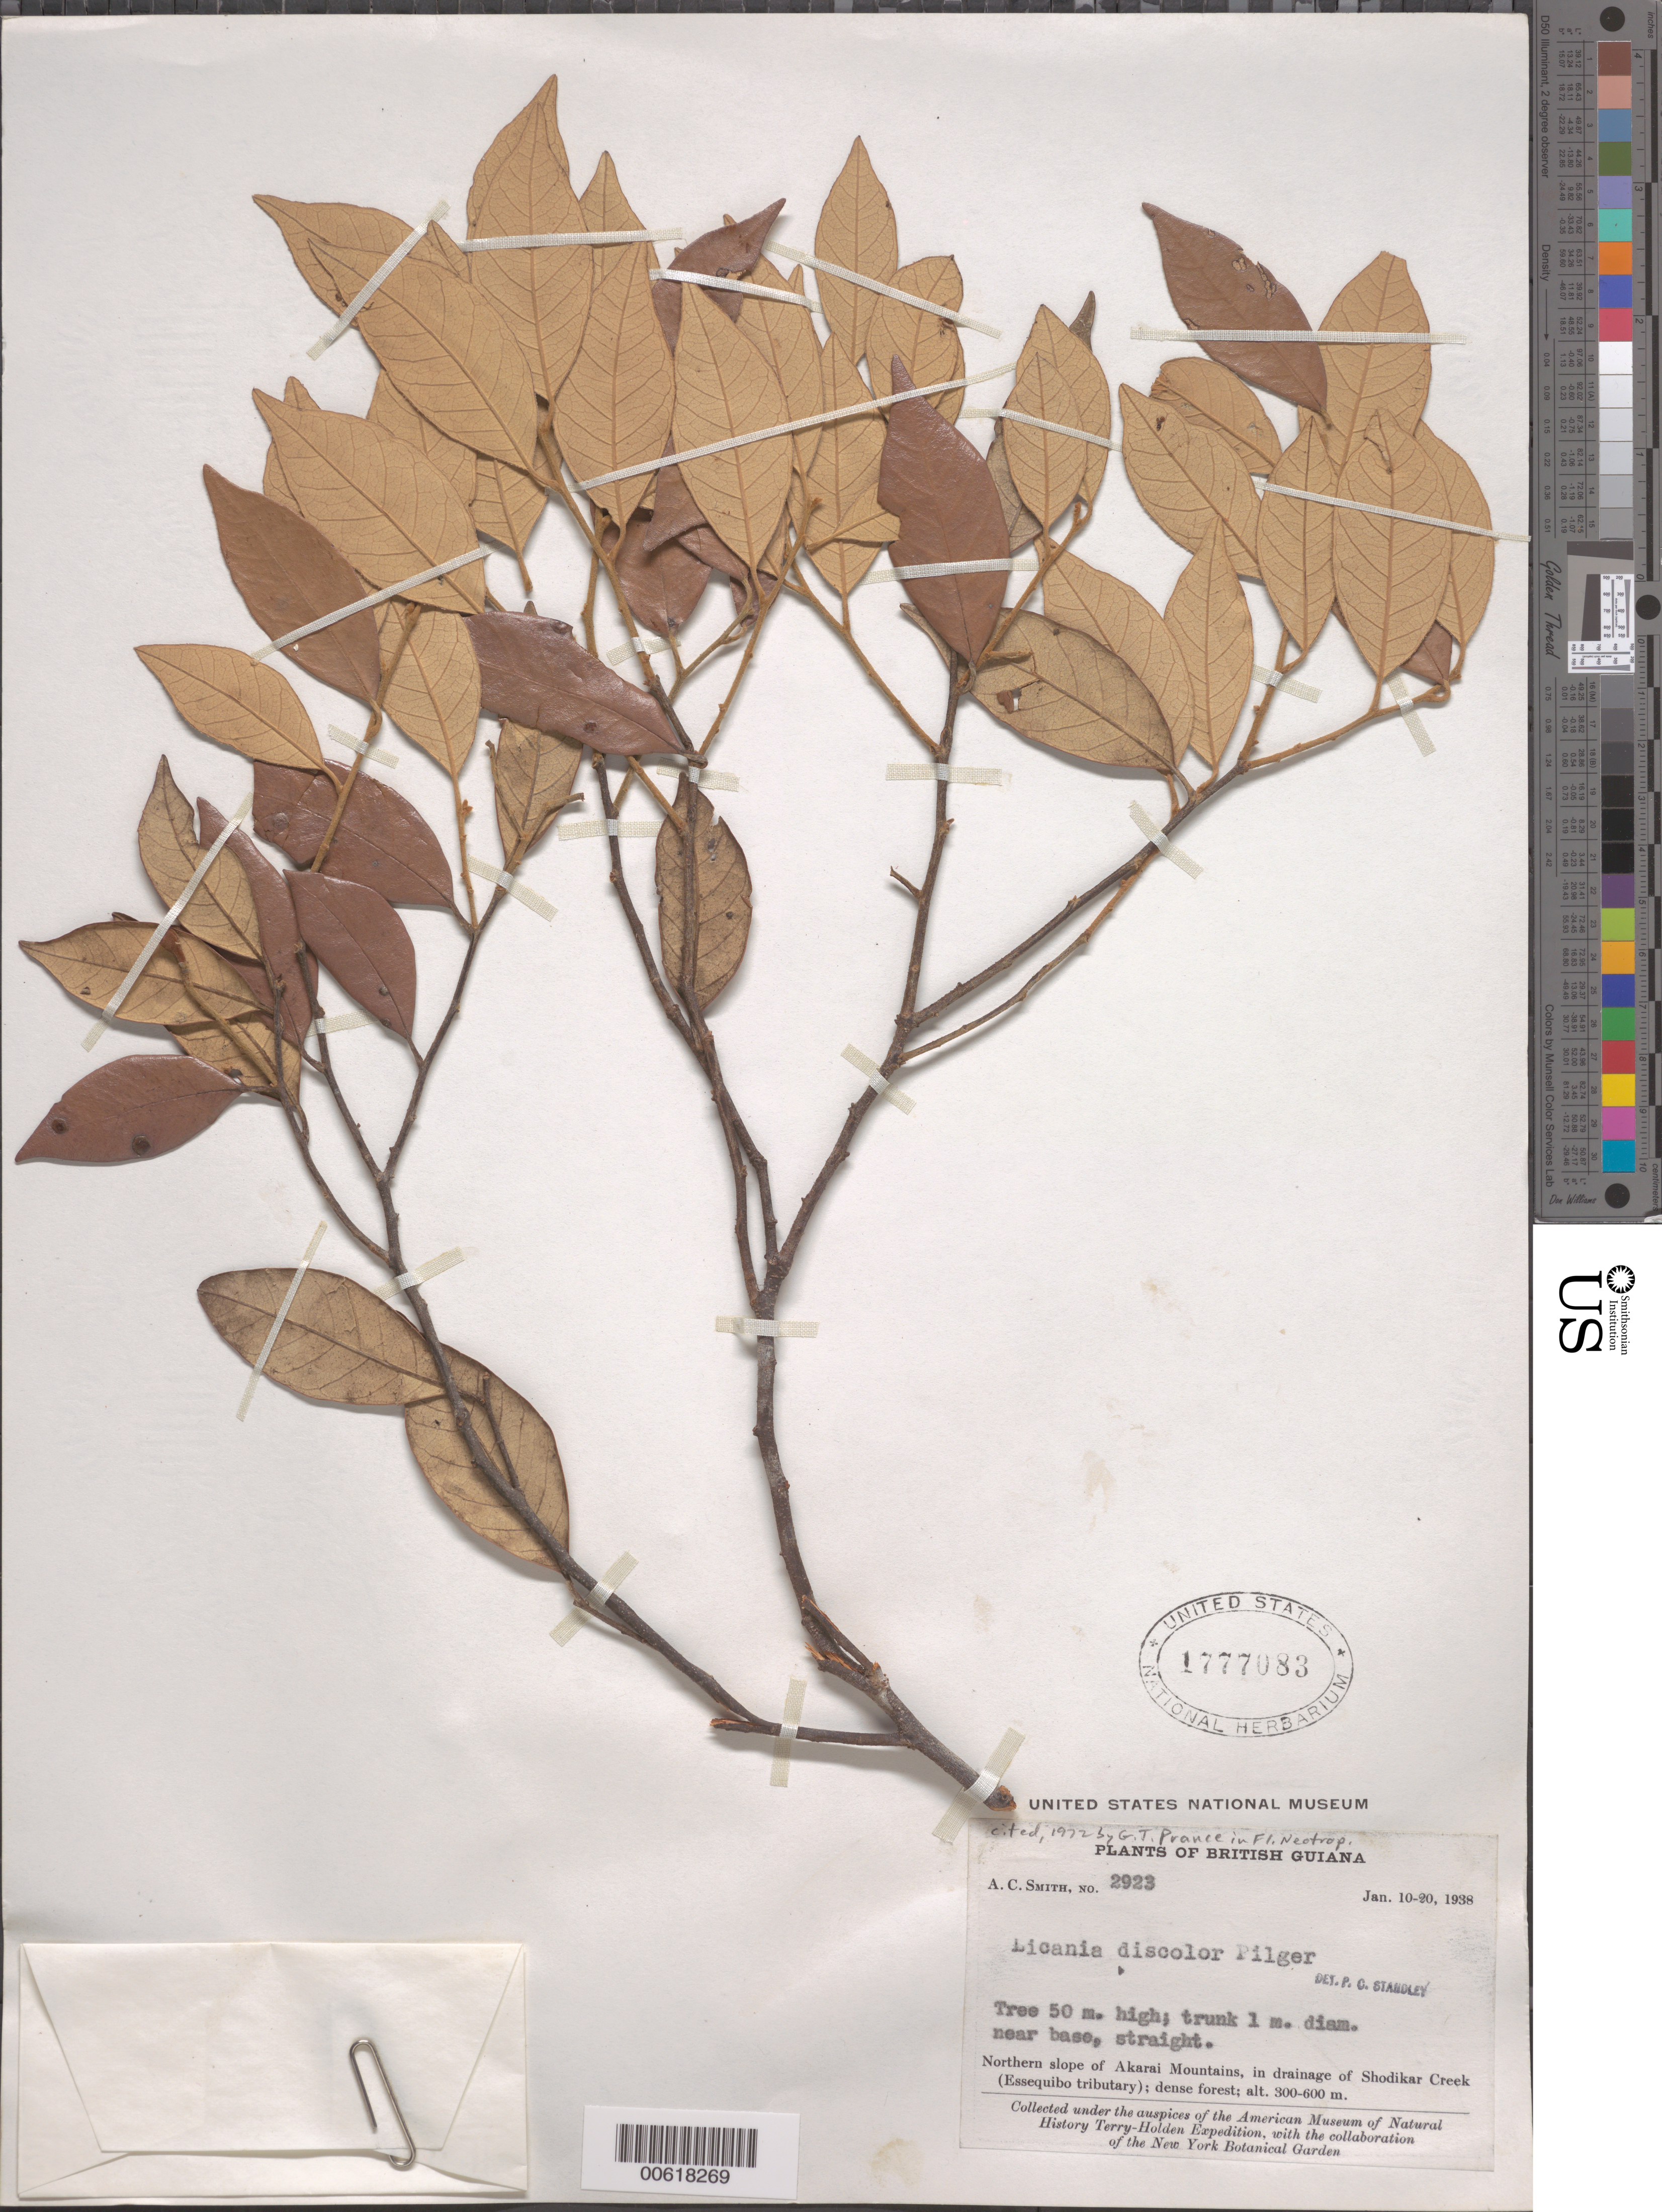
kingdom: Plantae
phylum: Tracheophyta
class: Magnoliopsida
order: Malpighiales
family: Chrysobalanaceae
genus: Licania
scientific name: Licania discolor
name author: Pilg.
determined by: Standley, Paul C.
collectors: A. C. Smith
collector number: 2923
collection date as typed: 10-Jan-38 to 20-Jan-38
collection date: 1938-01-10/1938-01-20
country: Guyana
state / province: U. Takutu-U. Essequibo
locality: Akarai Mts., N slope; in drainage of Shodikar Creek (Essequibo tributary)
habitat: Dense forest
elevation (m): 300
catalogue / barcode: US 1777083